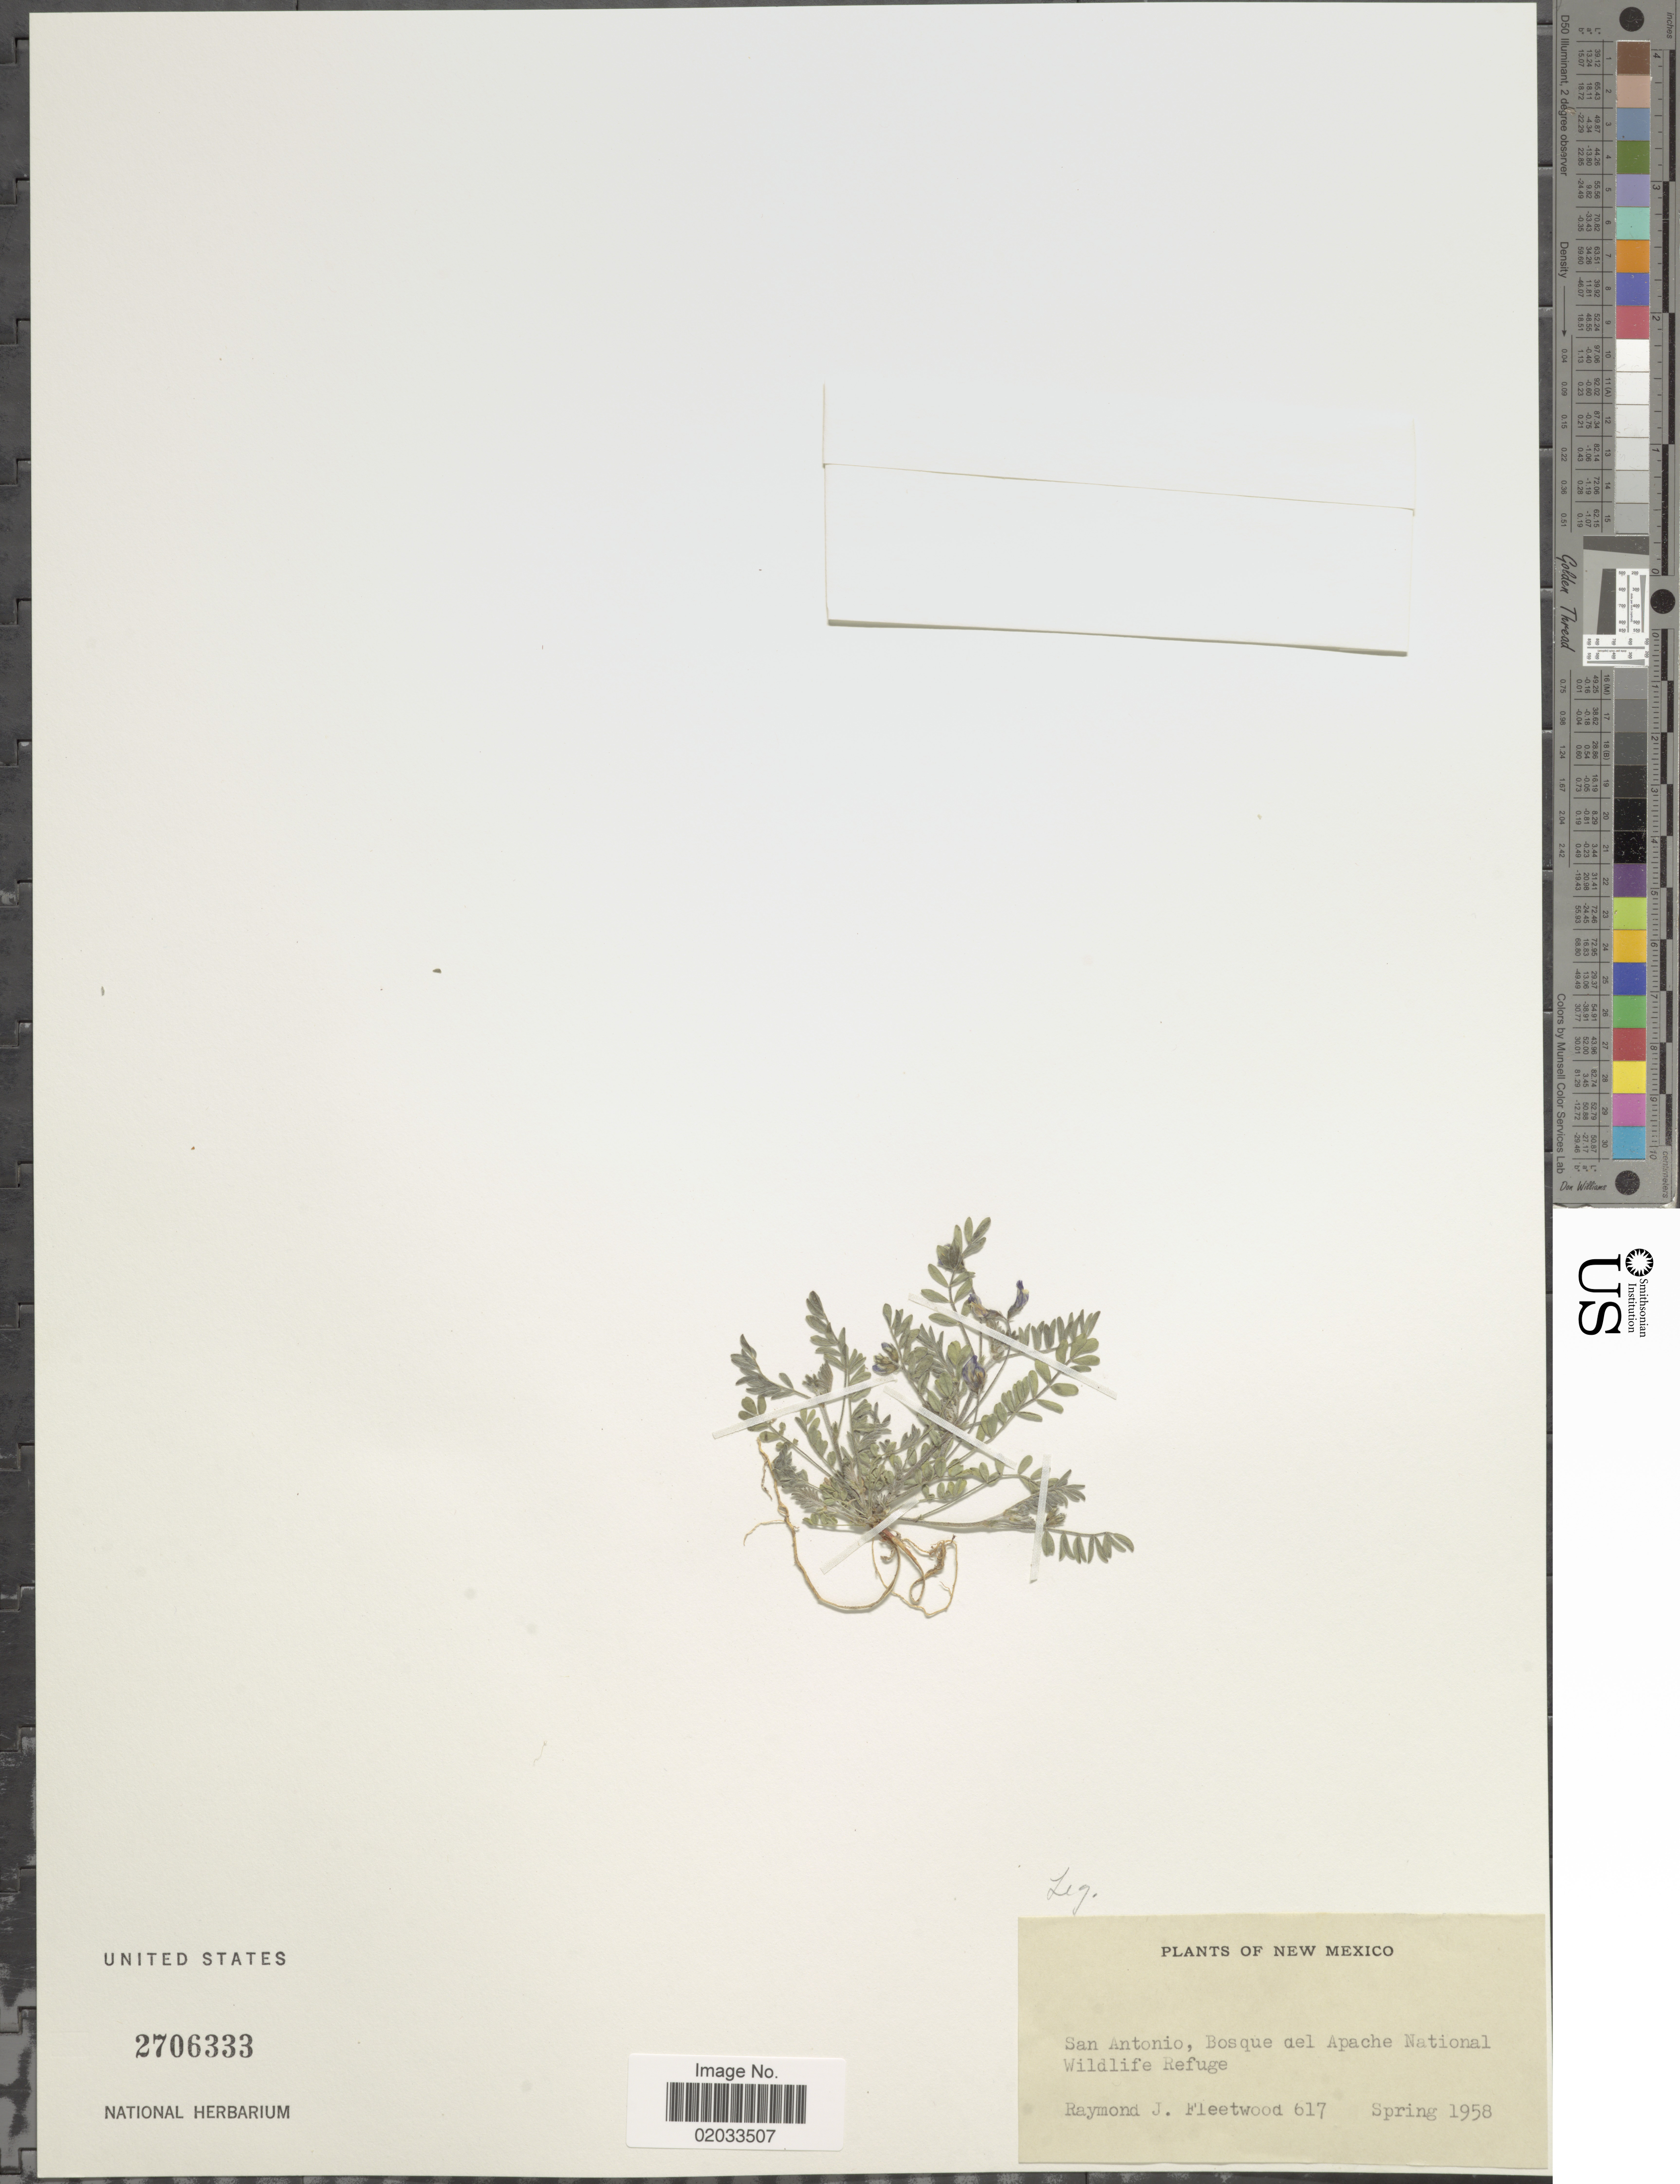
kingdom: Plantae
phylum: Tracheophyta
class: Magnoliopsida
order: Fabales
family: Fabaceae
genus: Astragalus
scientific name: Astragalus emoryanus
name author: (Rydb.) Cory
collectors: R. J. Fleetwood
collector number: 617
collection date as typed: Spring 1958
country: United States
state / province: New Mexico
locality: San Antonio, Bosque del Apache National Wildflife Refuge.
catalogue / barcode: US 2706333